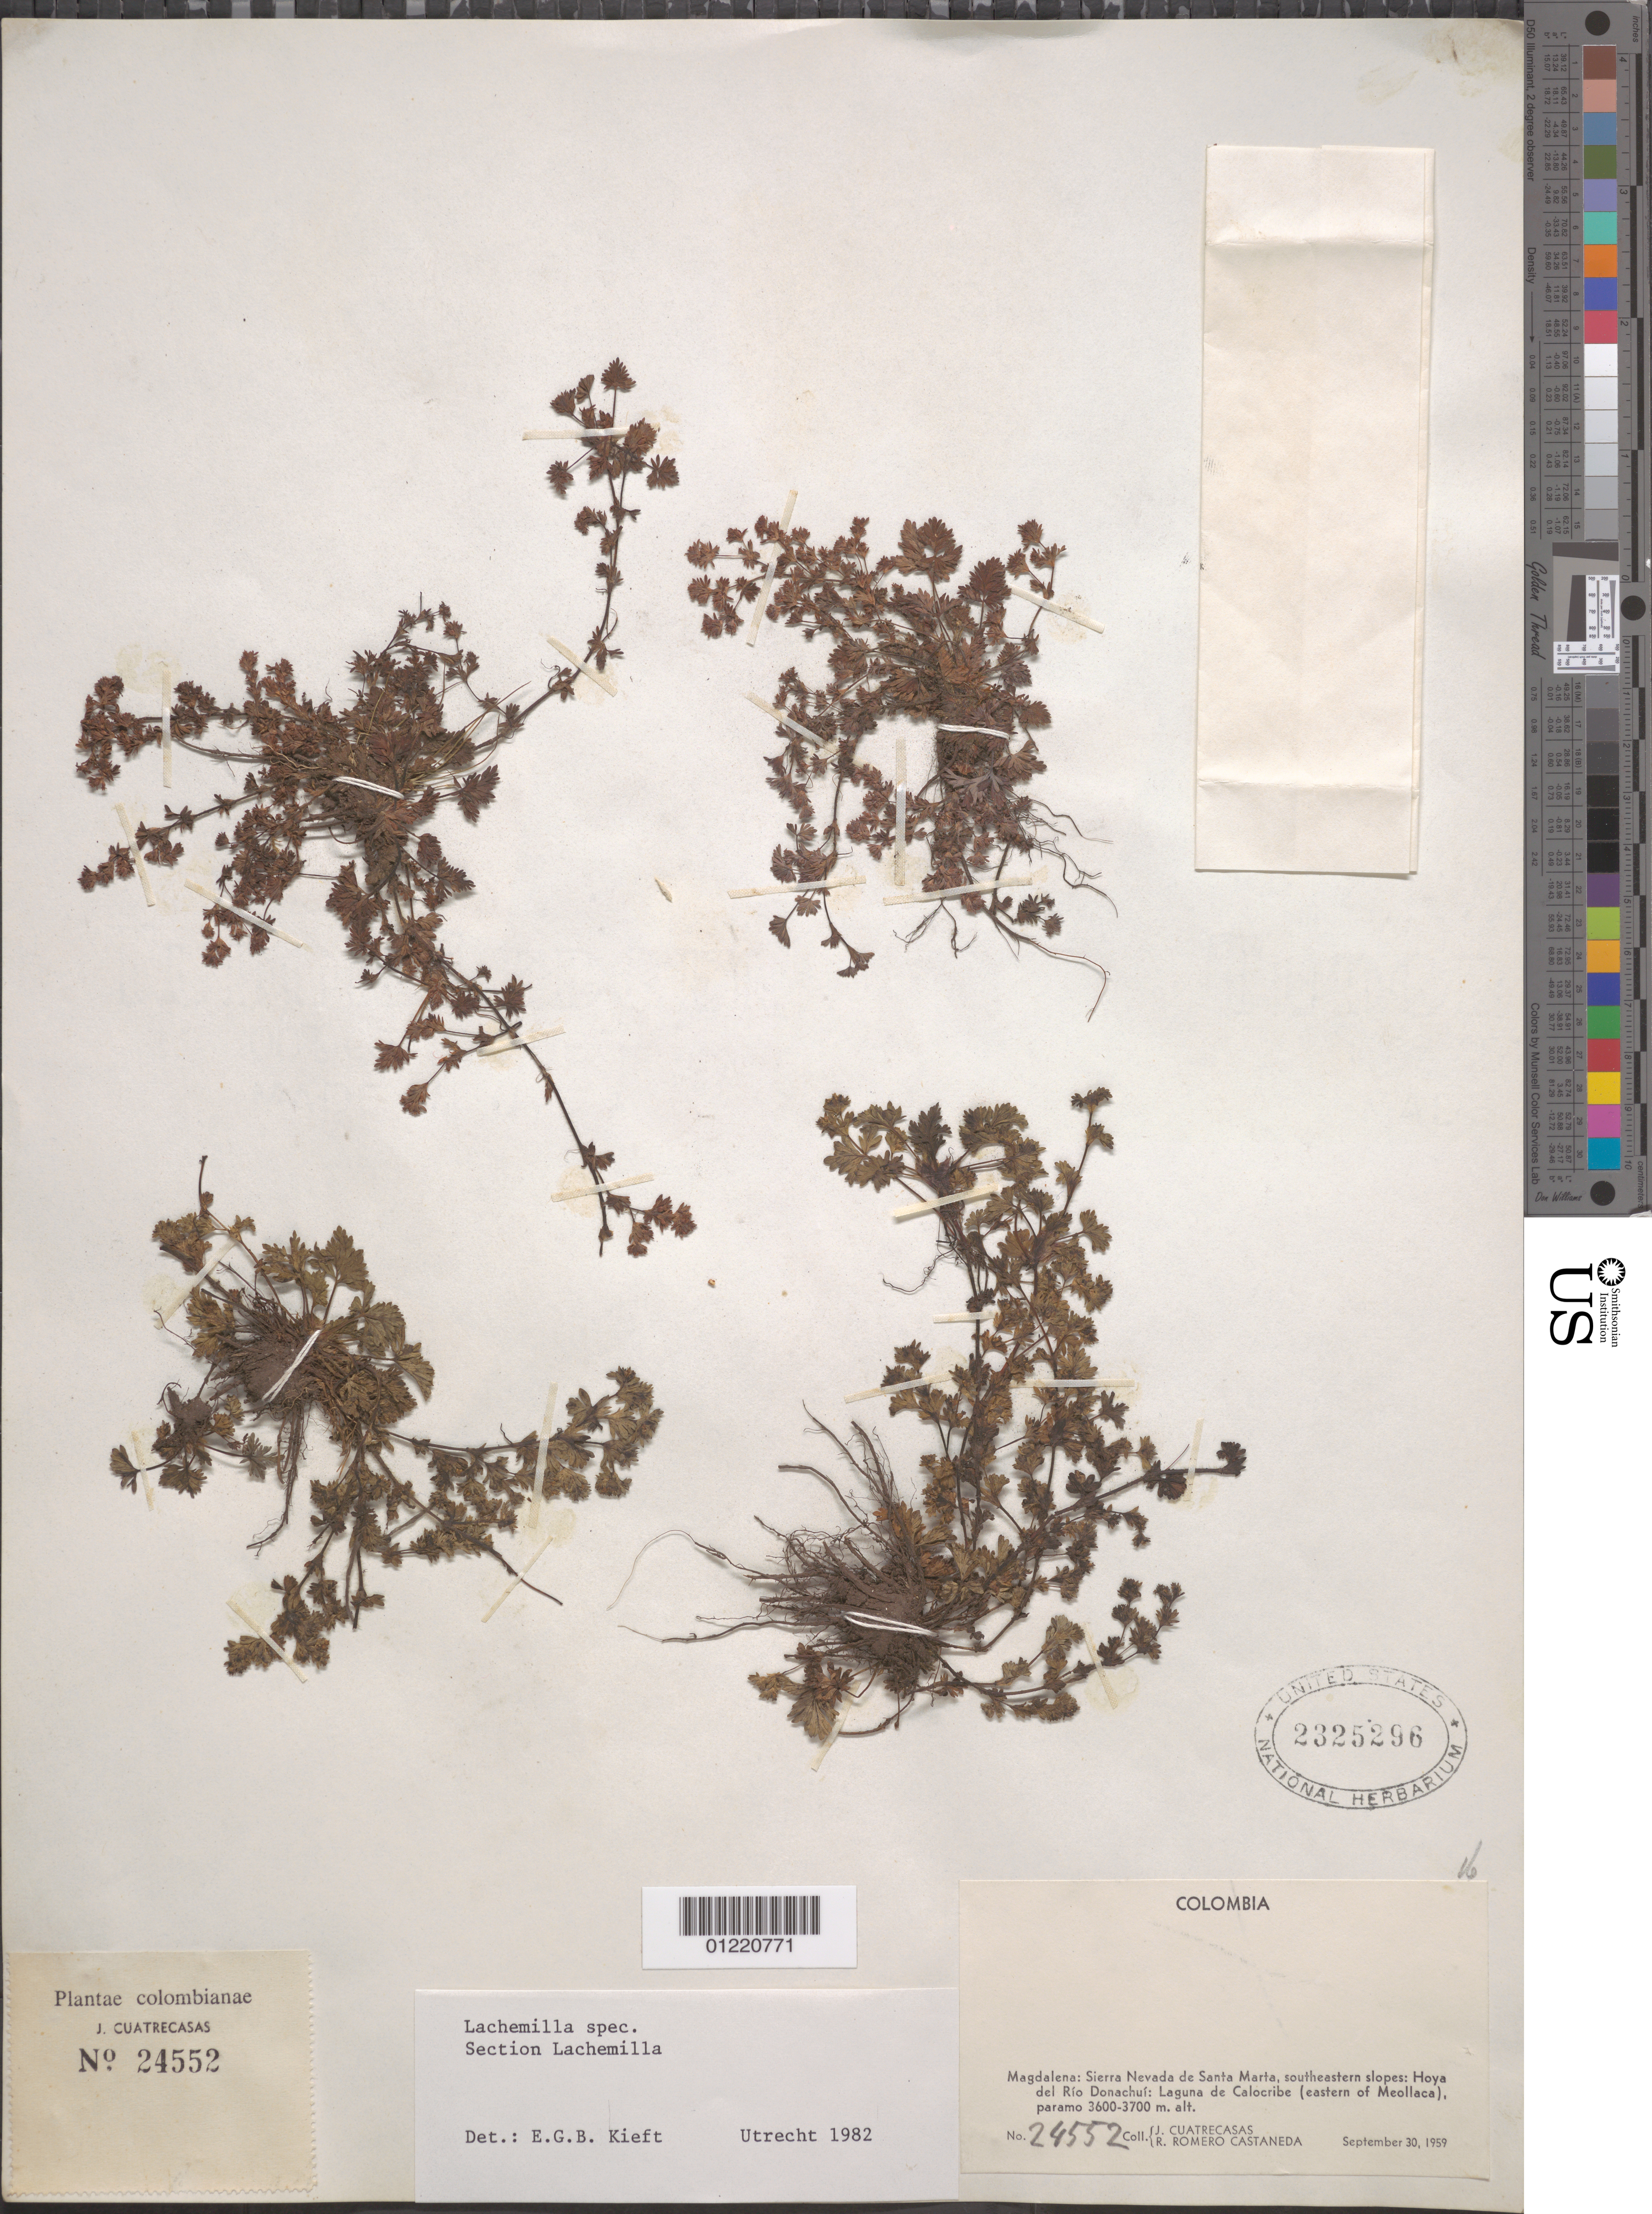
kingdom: Plantae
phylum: Tracheophyta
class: Magnoliopsida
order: Rosales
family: Rosaceae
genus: Lachemilla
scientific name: Lachemilla sp.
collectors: J. Cuatrecasas & R. Romero Castañeda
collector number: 24552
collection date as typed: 30 Sep 1959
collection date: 1959-09-30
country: Colombia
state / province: Magdalena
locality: Sierra Nevada de Santa Marta, southeastern slopes: Hoya del Río Donachuí: Laguna de Calocribe (eastern of Meollaca).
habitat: Paramo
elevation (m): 3600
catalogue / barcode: US 2325296